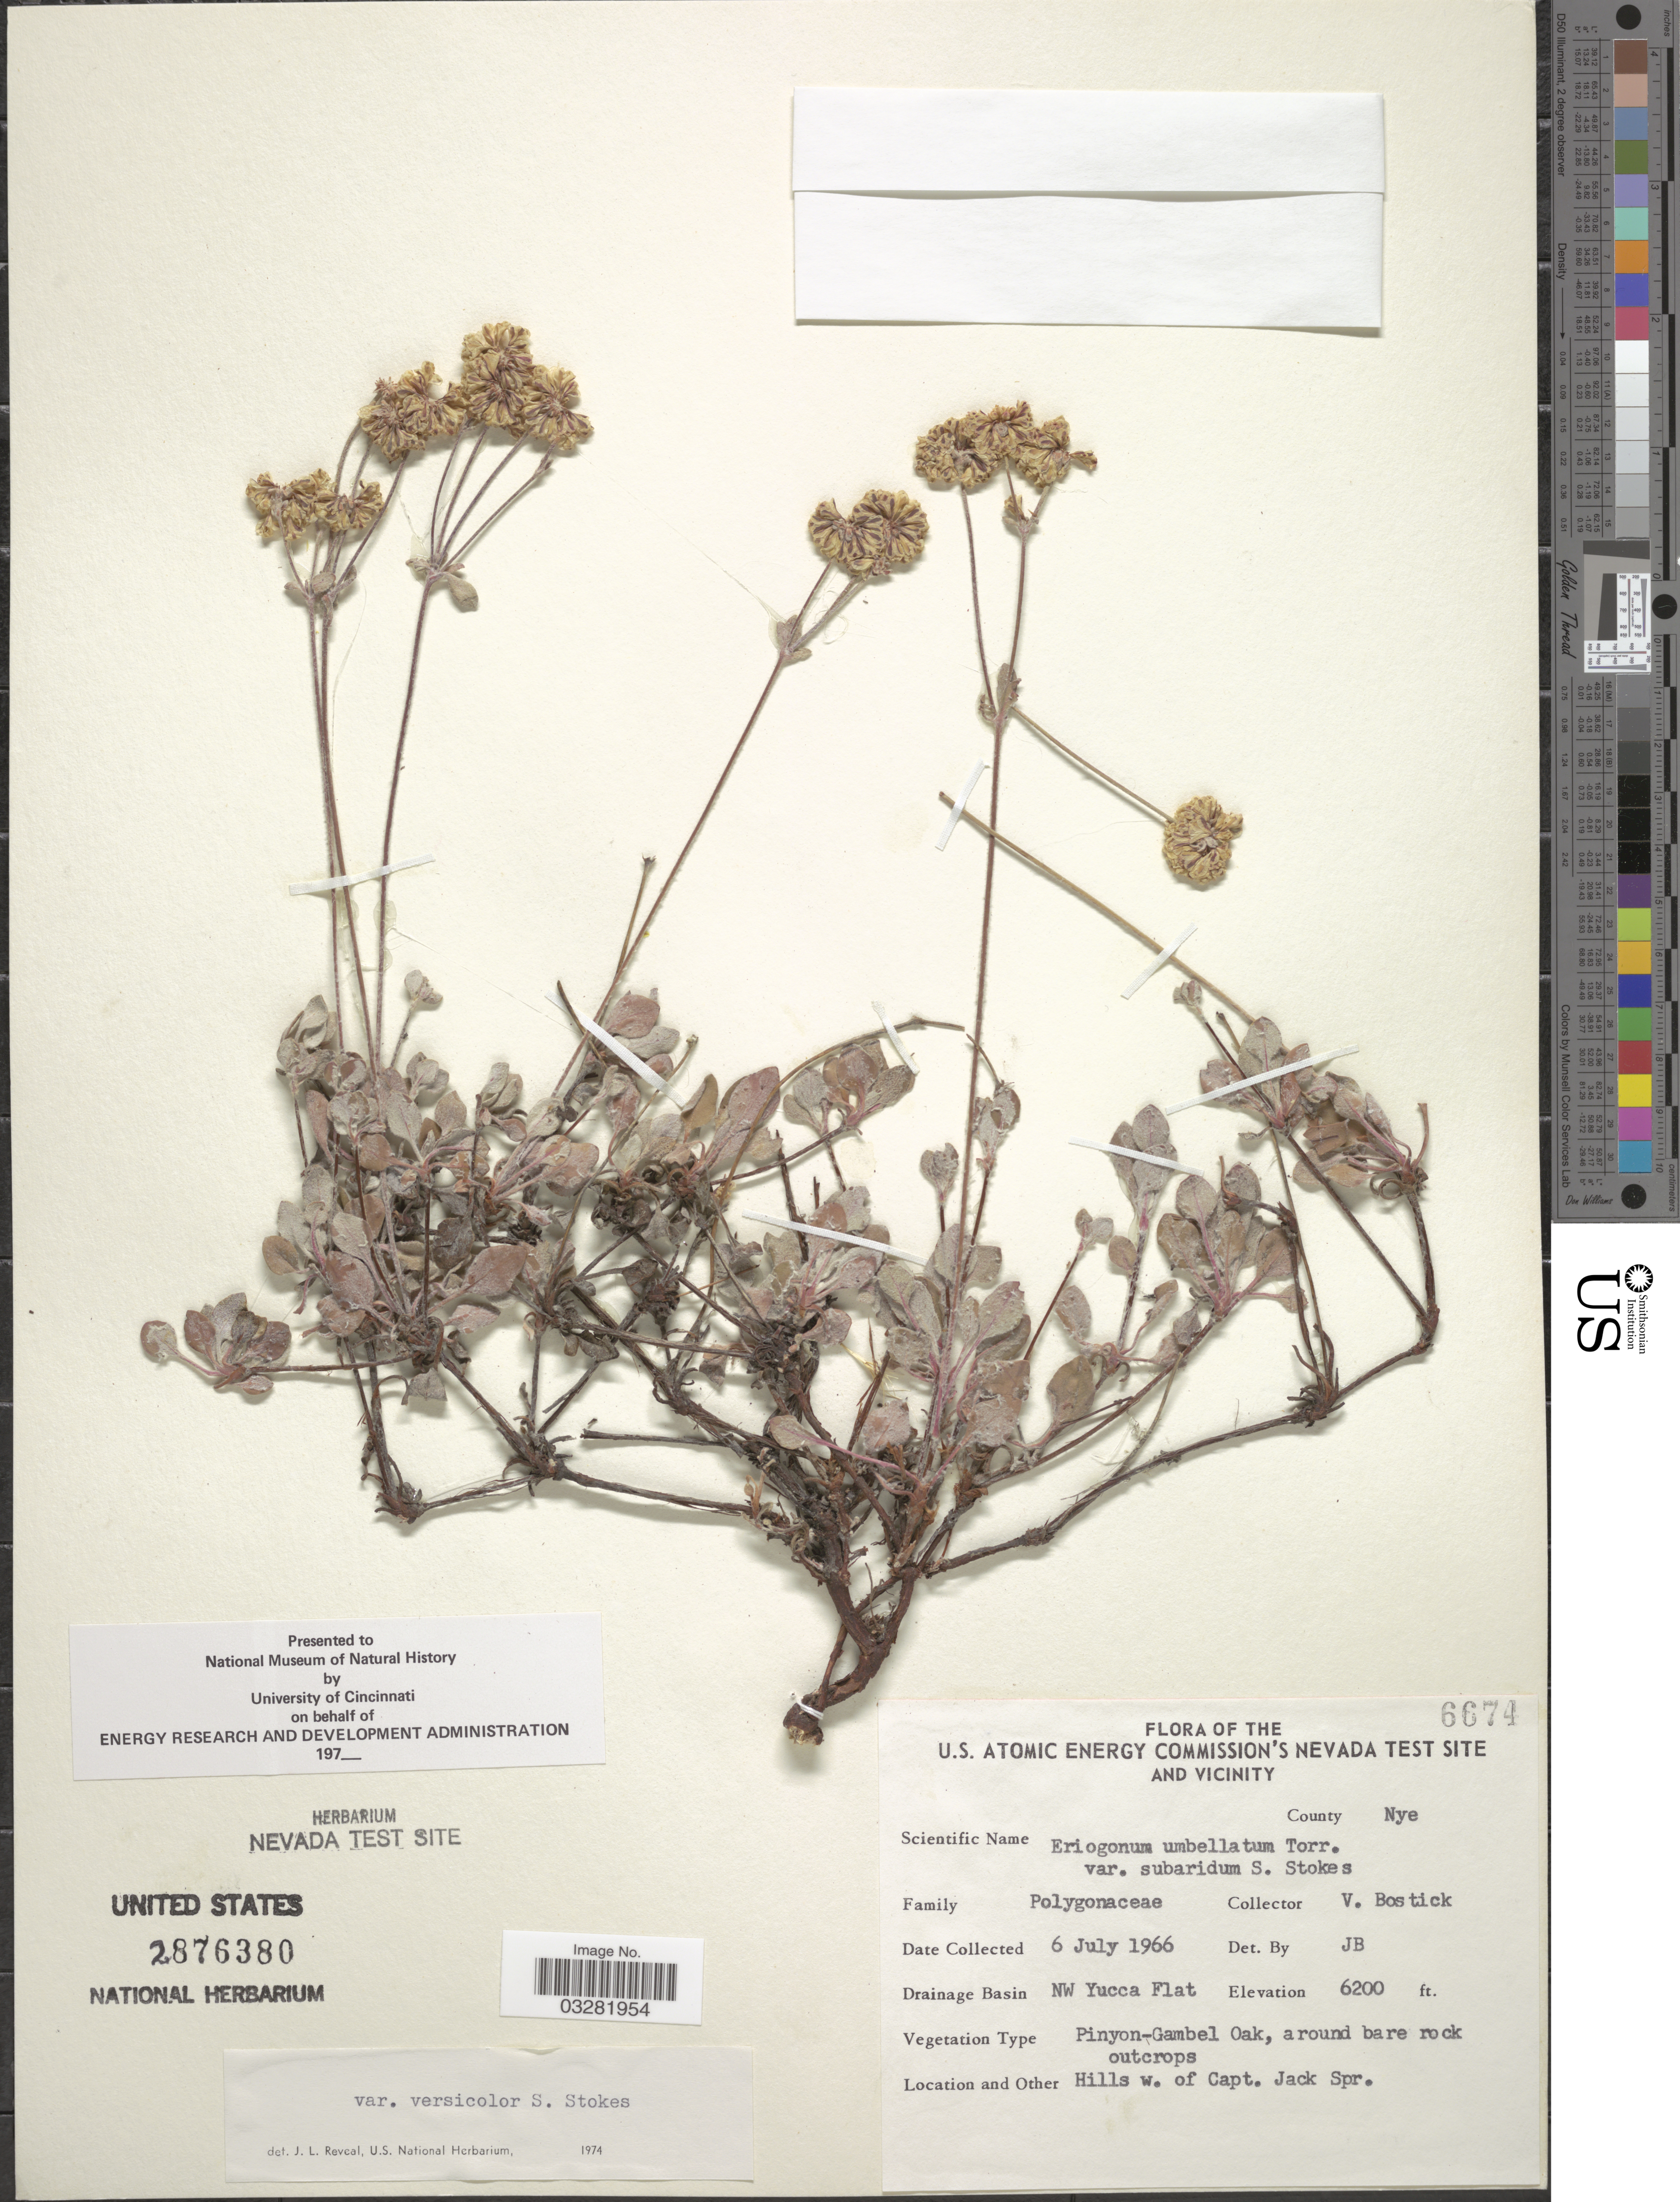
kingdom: Plantae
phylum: Tracheophyta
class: Magnoliopsida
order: Caryophyllales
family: Polygonaceae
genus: Eriogonum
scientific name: Eriogonum umbellatum var. versicolor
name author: S. Stokes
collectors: V. Bostick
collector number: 6674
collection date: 1966-06-06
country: United States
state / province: Nevada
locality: The U.S. Atomic Energy Commission's Nevada Test Site and Vicinity. County Nye. Drainage Basin NW Yucca Flat. Pinyon-Gambel Oak, around bare rock outcrops. Hills w. of Capt. Jack Spr.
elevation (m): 1890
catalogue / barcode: US 2876380